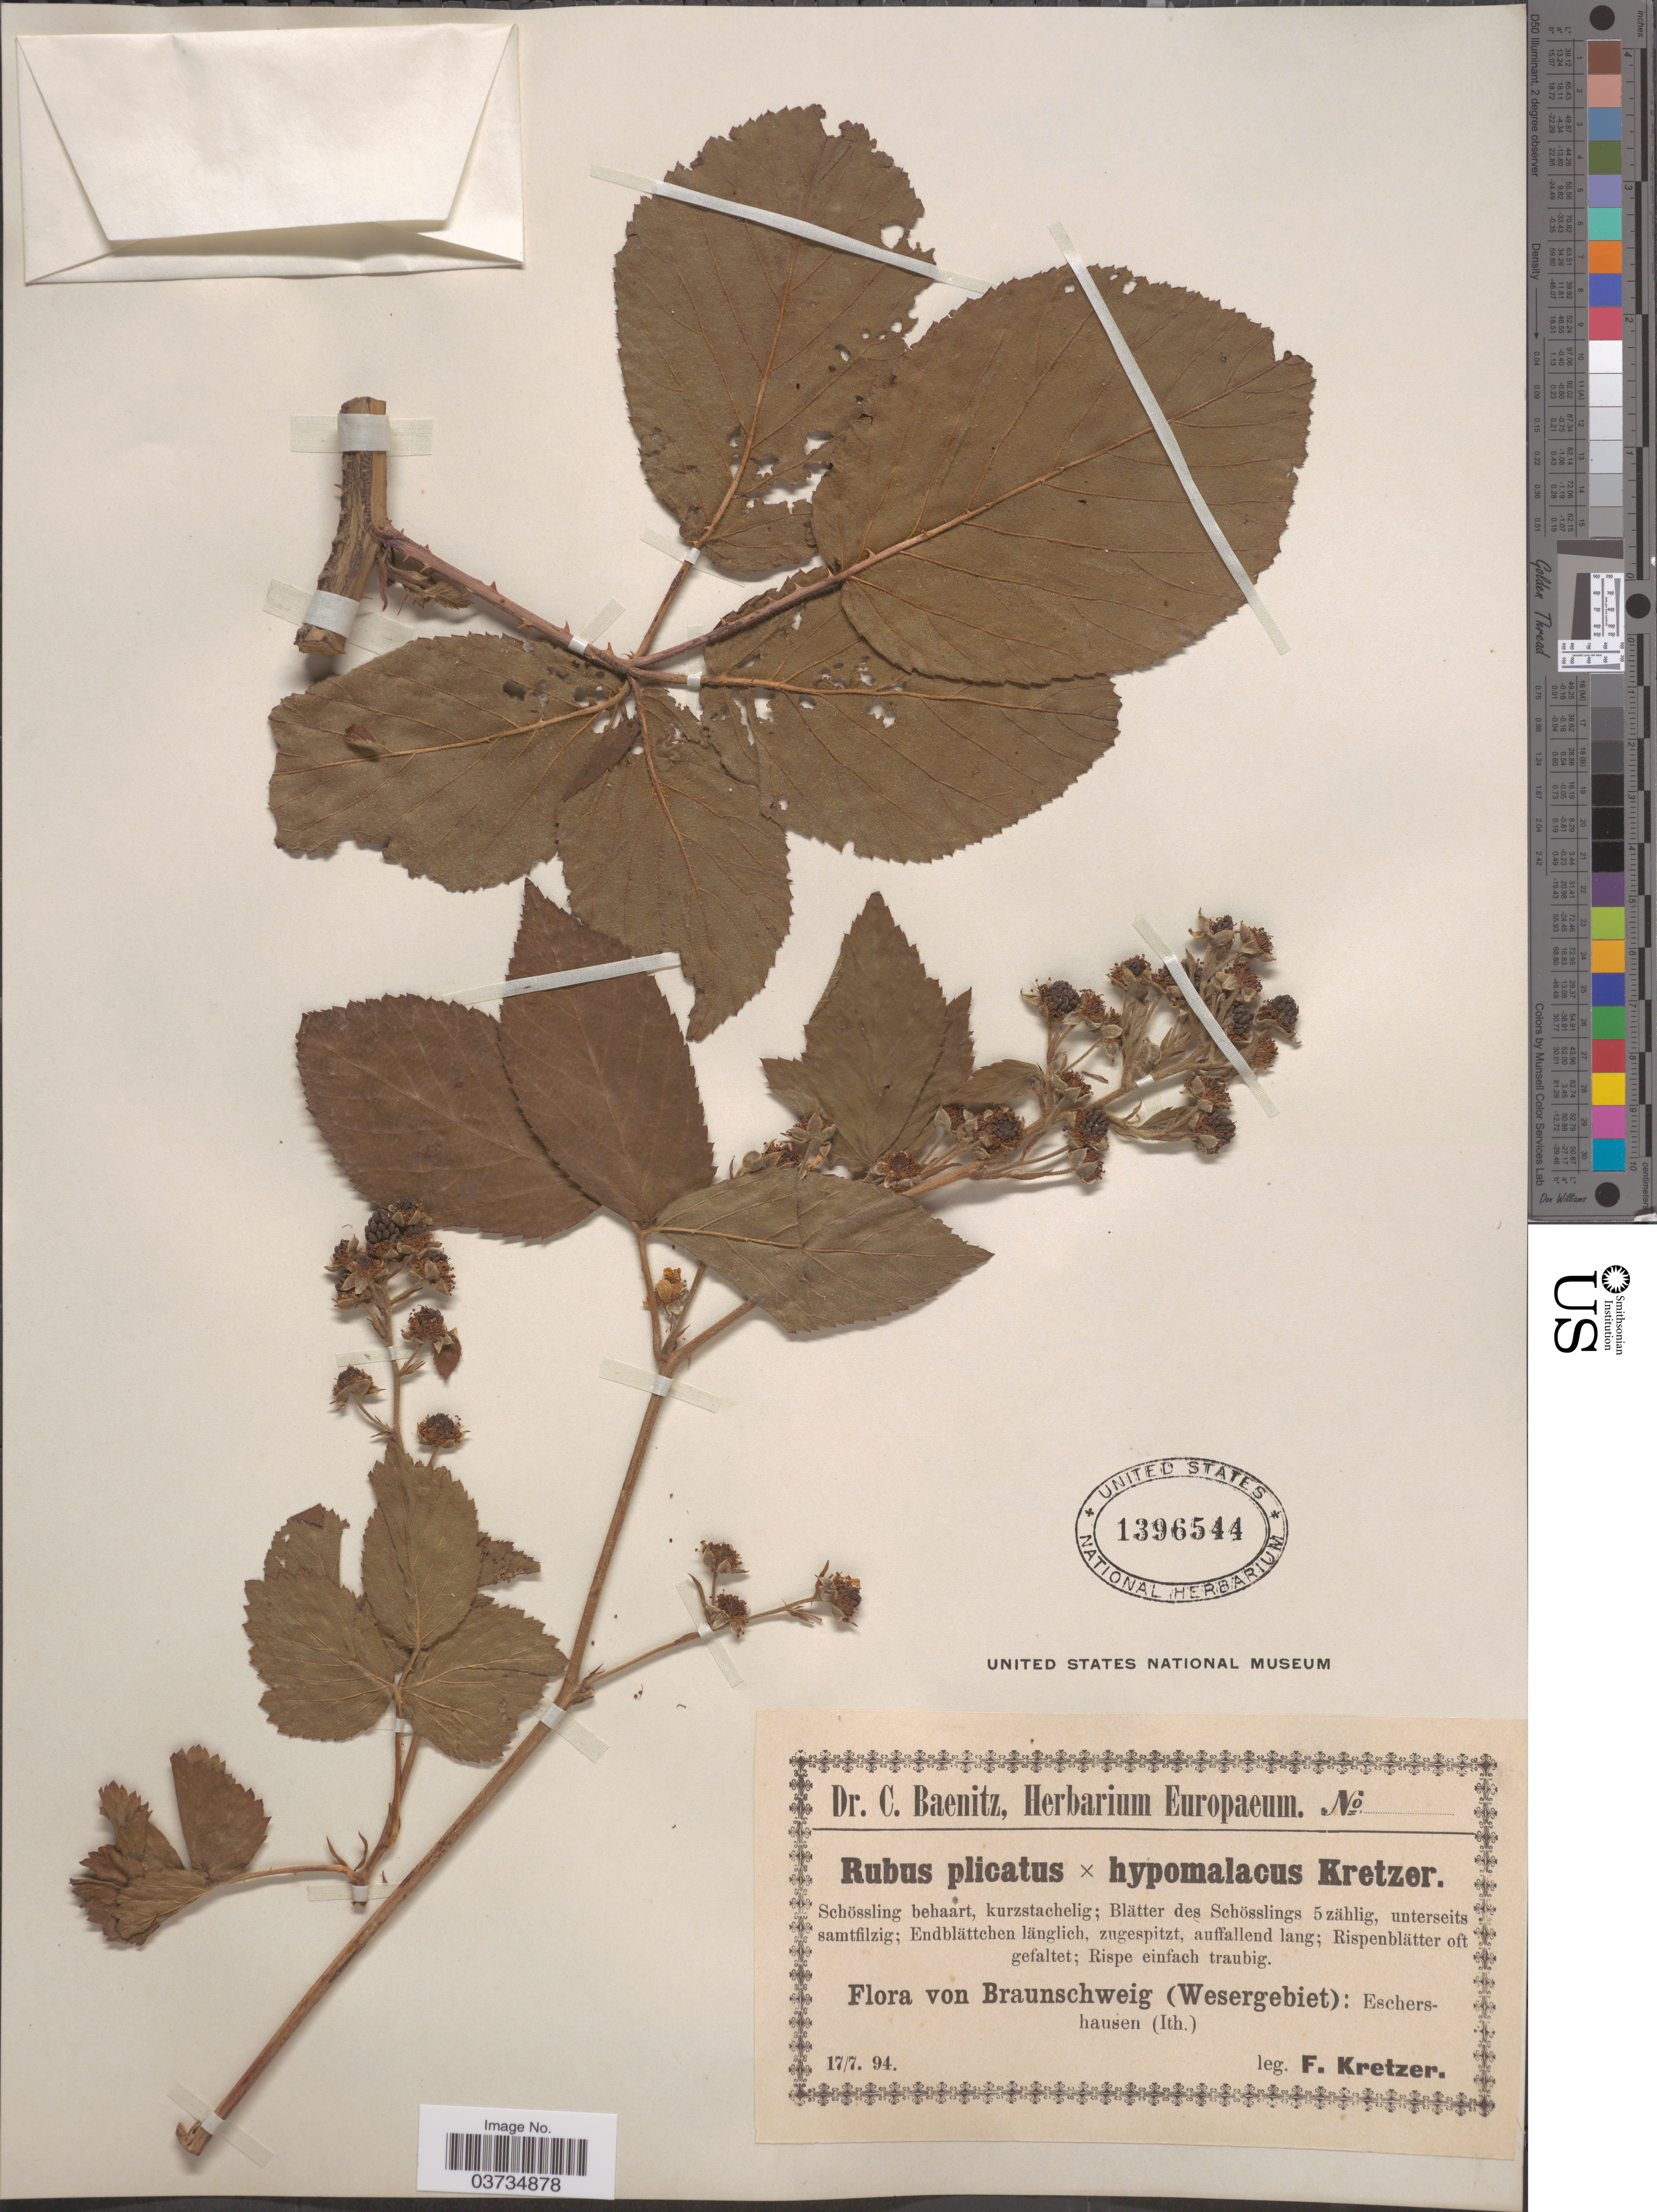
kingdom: Plantae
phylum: Tracheophyta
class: Magnoliopsida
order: Rosales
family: Rosaceae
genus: Rubus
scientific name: Rubus plicatus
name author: Weihe & Nees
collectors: F. Kretzer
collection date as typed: Transcribed d/m/y: 17/7/94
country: Germany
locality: Braunschweig (Wesergebiet): Eschershausen (Ith.).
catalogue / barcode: US 1396544